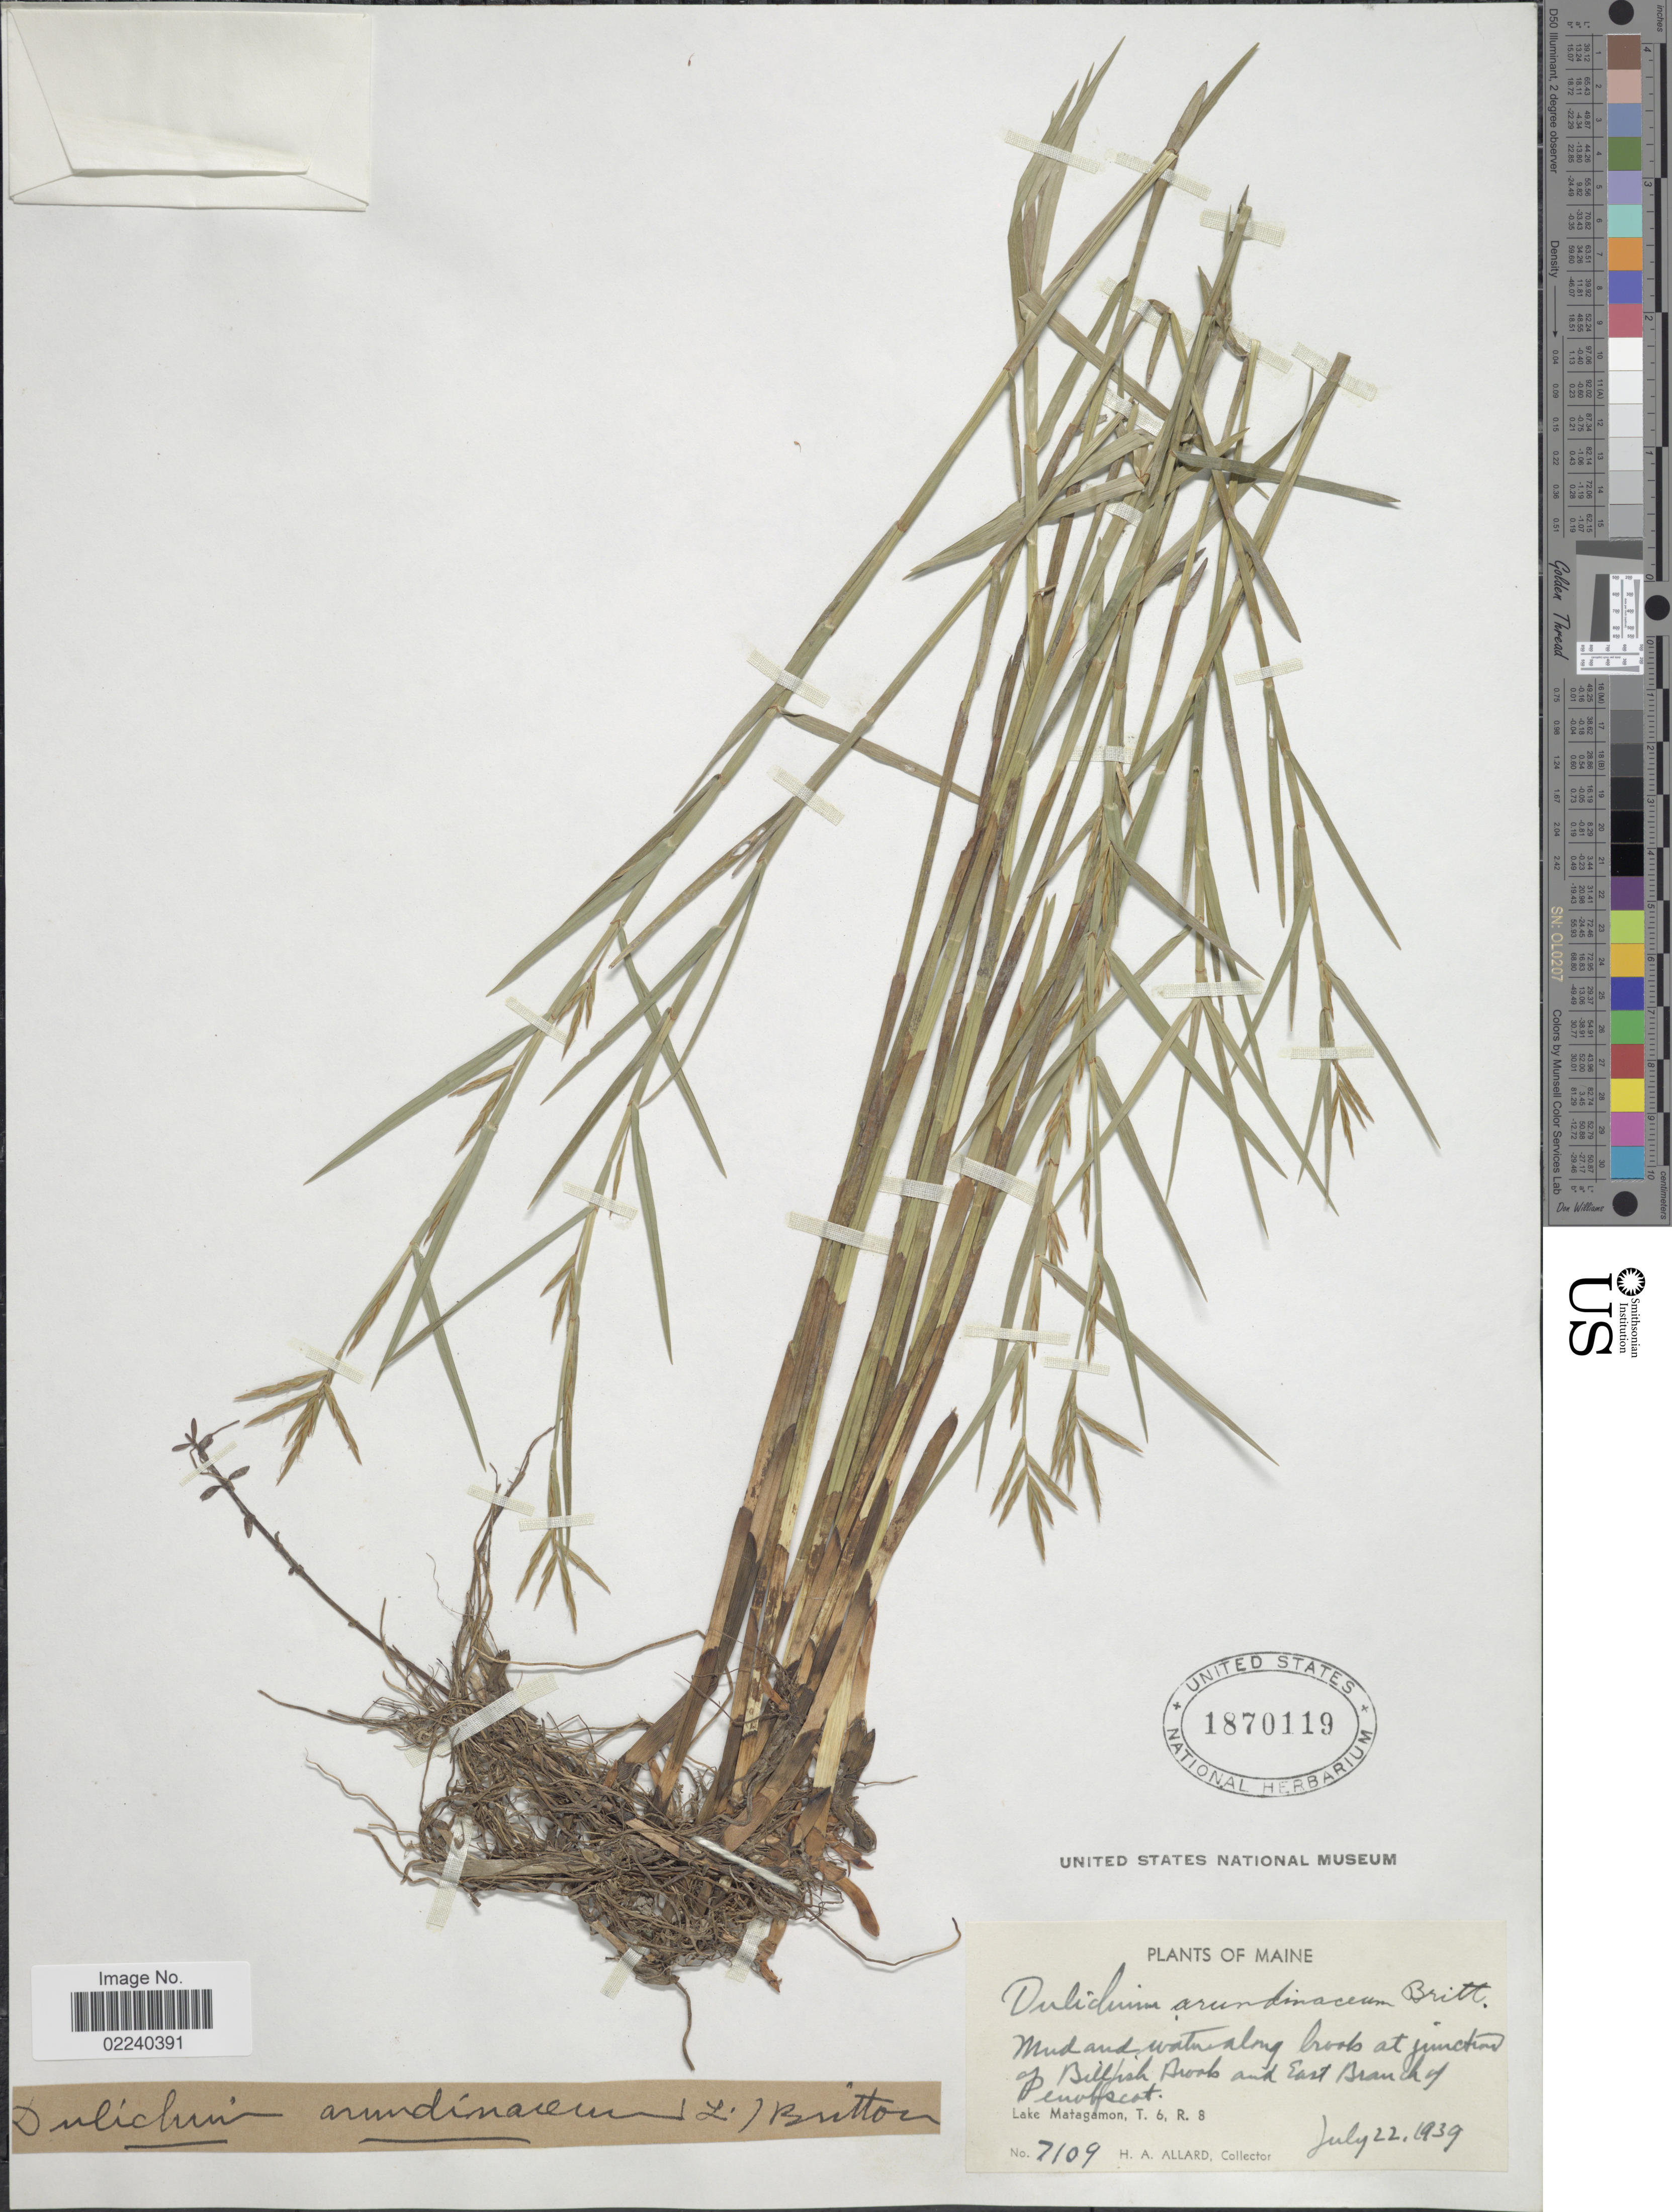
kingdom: Plantae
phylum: Tracheophyta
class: Liliopsida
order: Poales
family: Cyperaceae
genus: Dulichium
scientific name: Dulichium arundinaceum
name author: (L.) Britton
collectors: H. A. Allard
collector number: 7109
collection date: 1939-07-22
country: United States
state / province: Maine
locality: Mud and water along creek at junction of Billfish Brooks and east Branch of Penobscot, Lake Matagamon T6 R8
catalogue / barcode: US 1870119